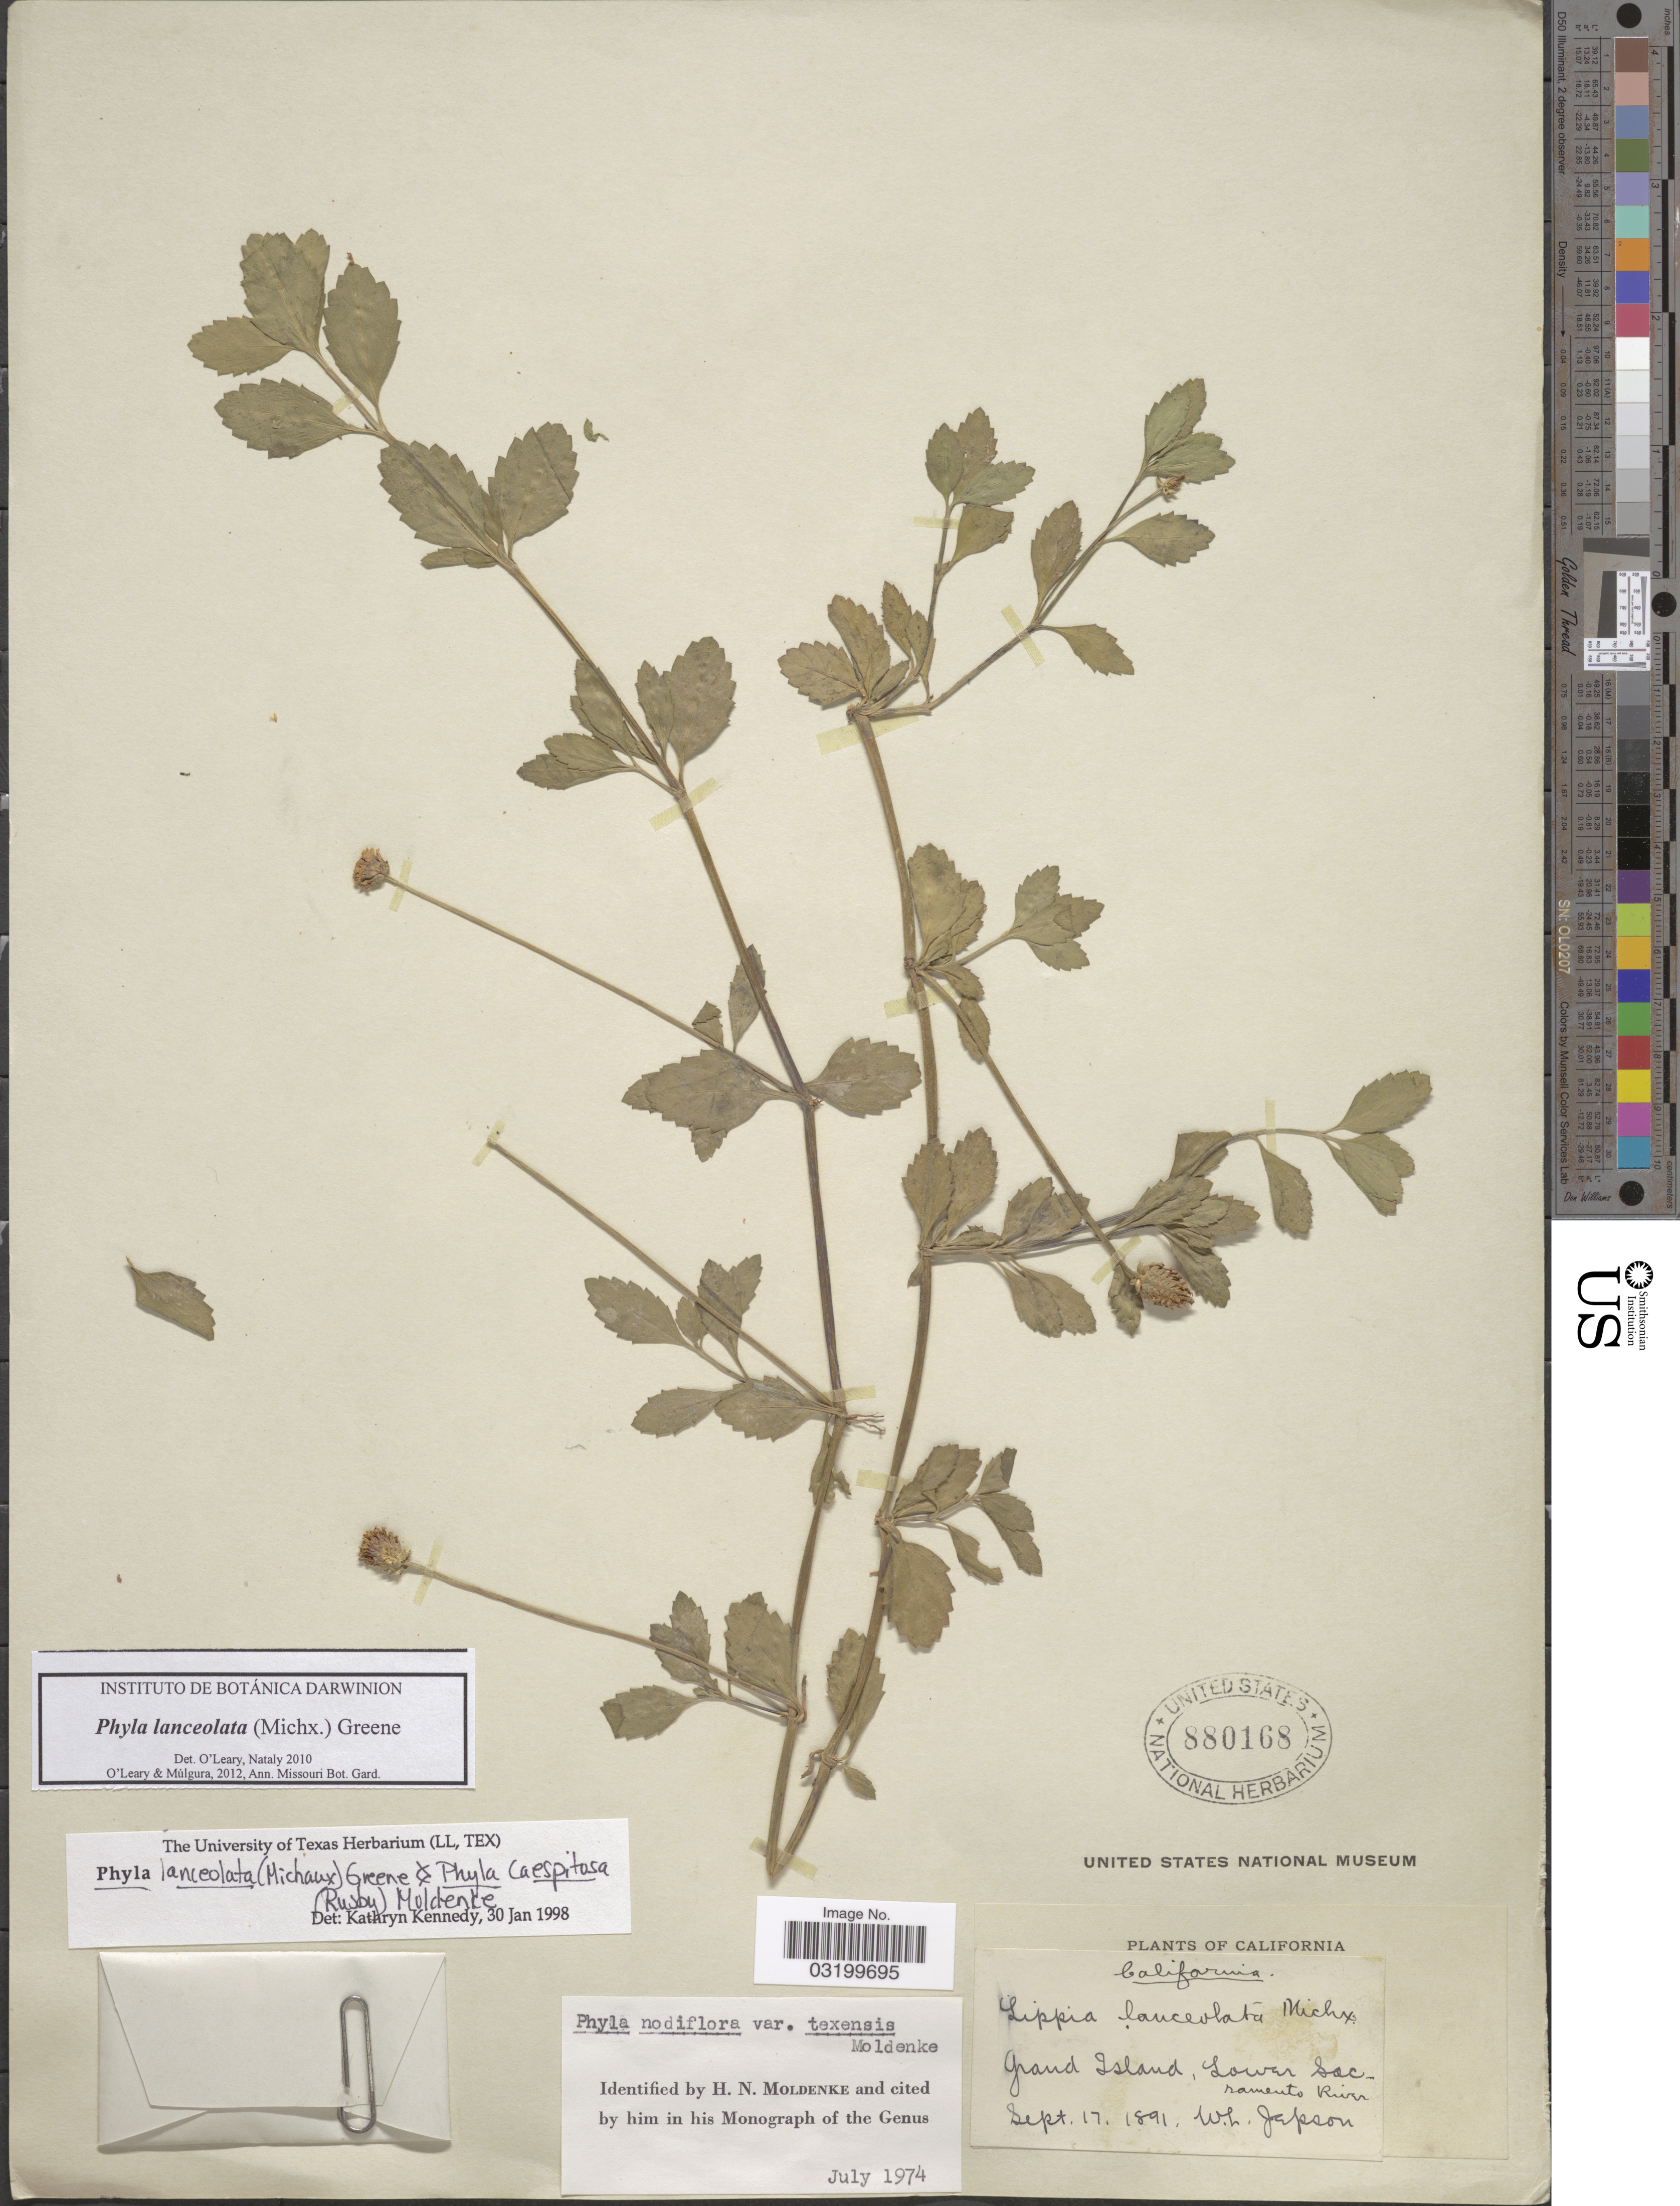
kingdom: Plantae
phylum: Tracheophyta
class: Magnoliopsida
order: Lamiales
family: Verbenaceae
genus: Phyla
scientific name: Phyla lanceolata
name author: (Michx.) Greene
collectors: W. Japson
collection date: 1891-09-17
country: United States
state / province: California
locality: Grand Island, Lower Sacramento River.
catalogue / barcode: US 880168